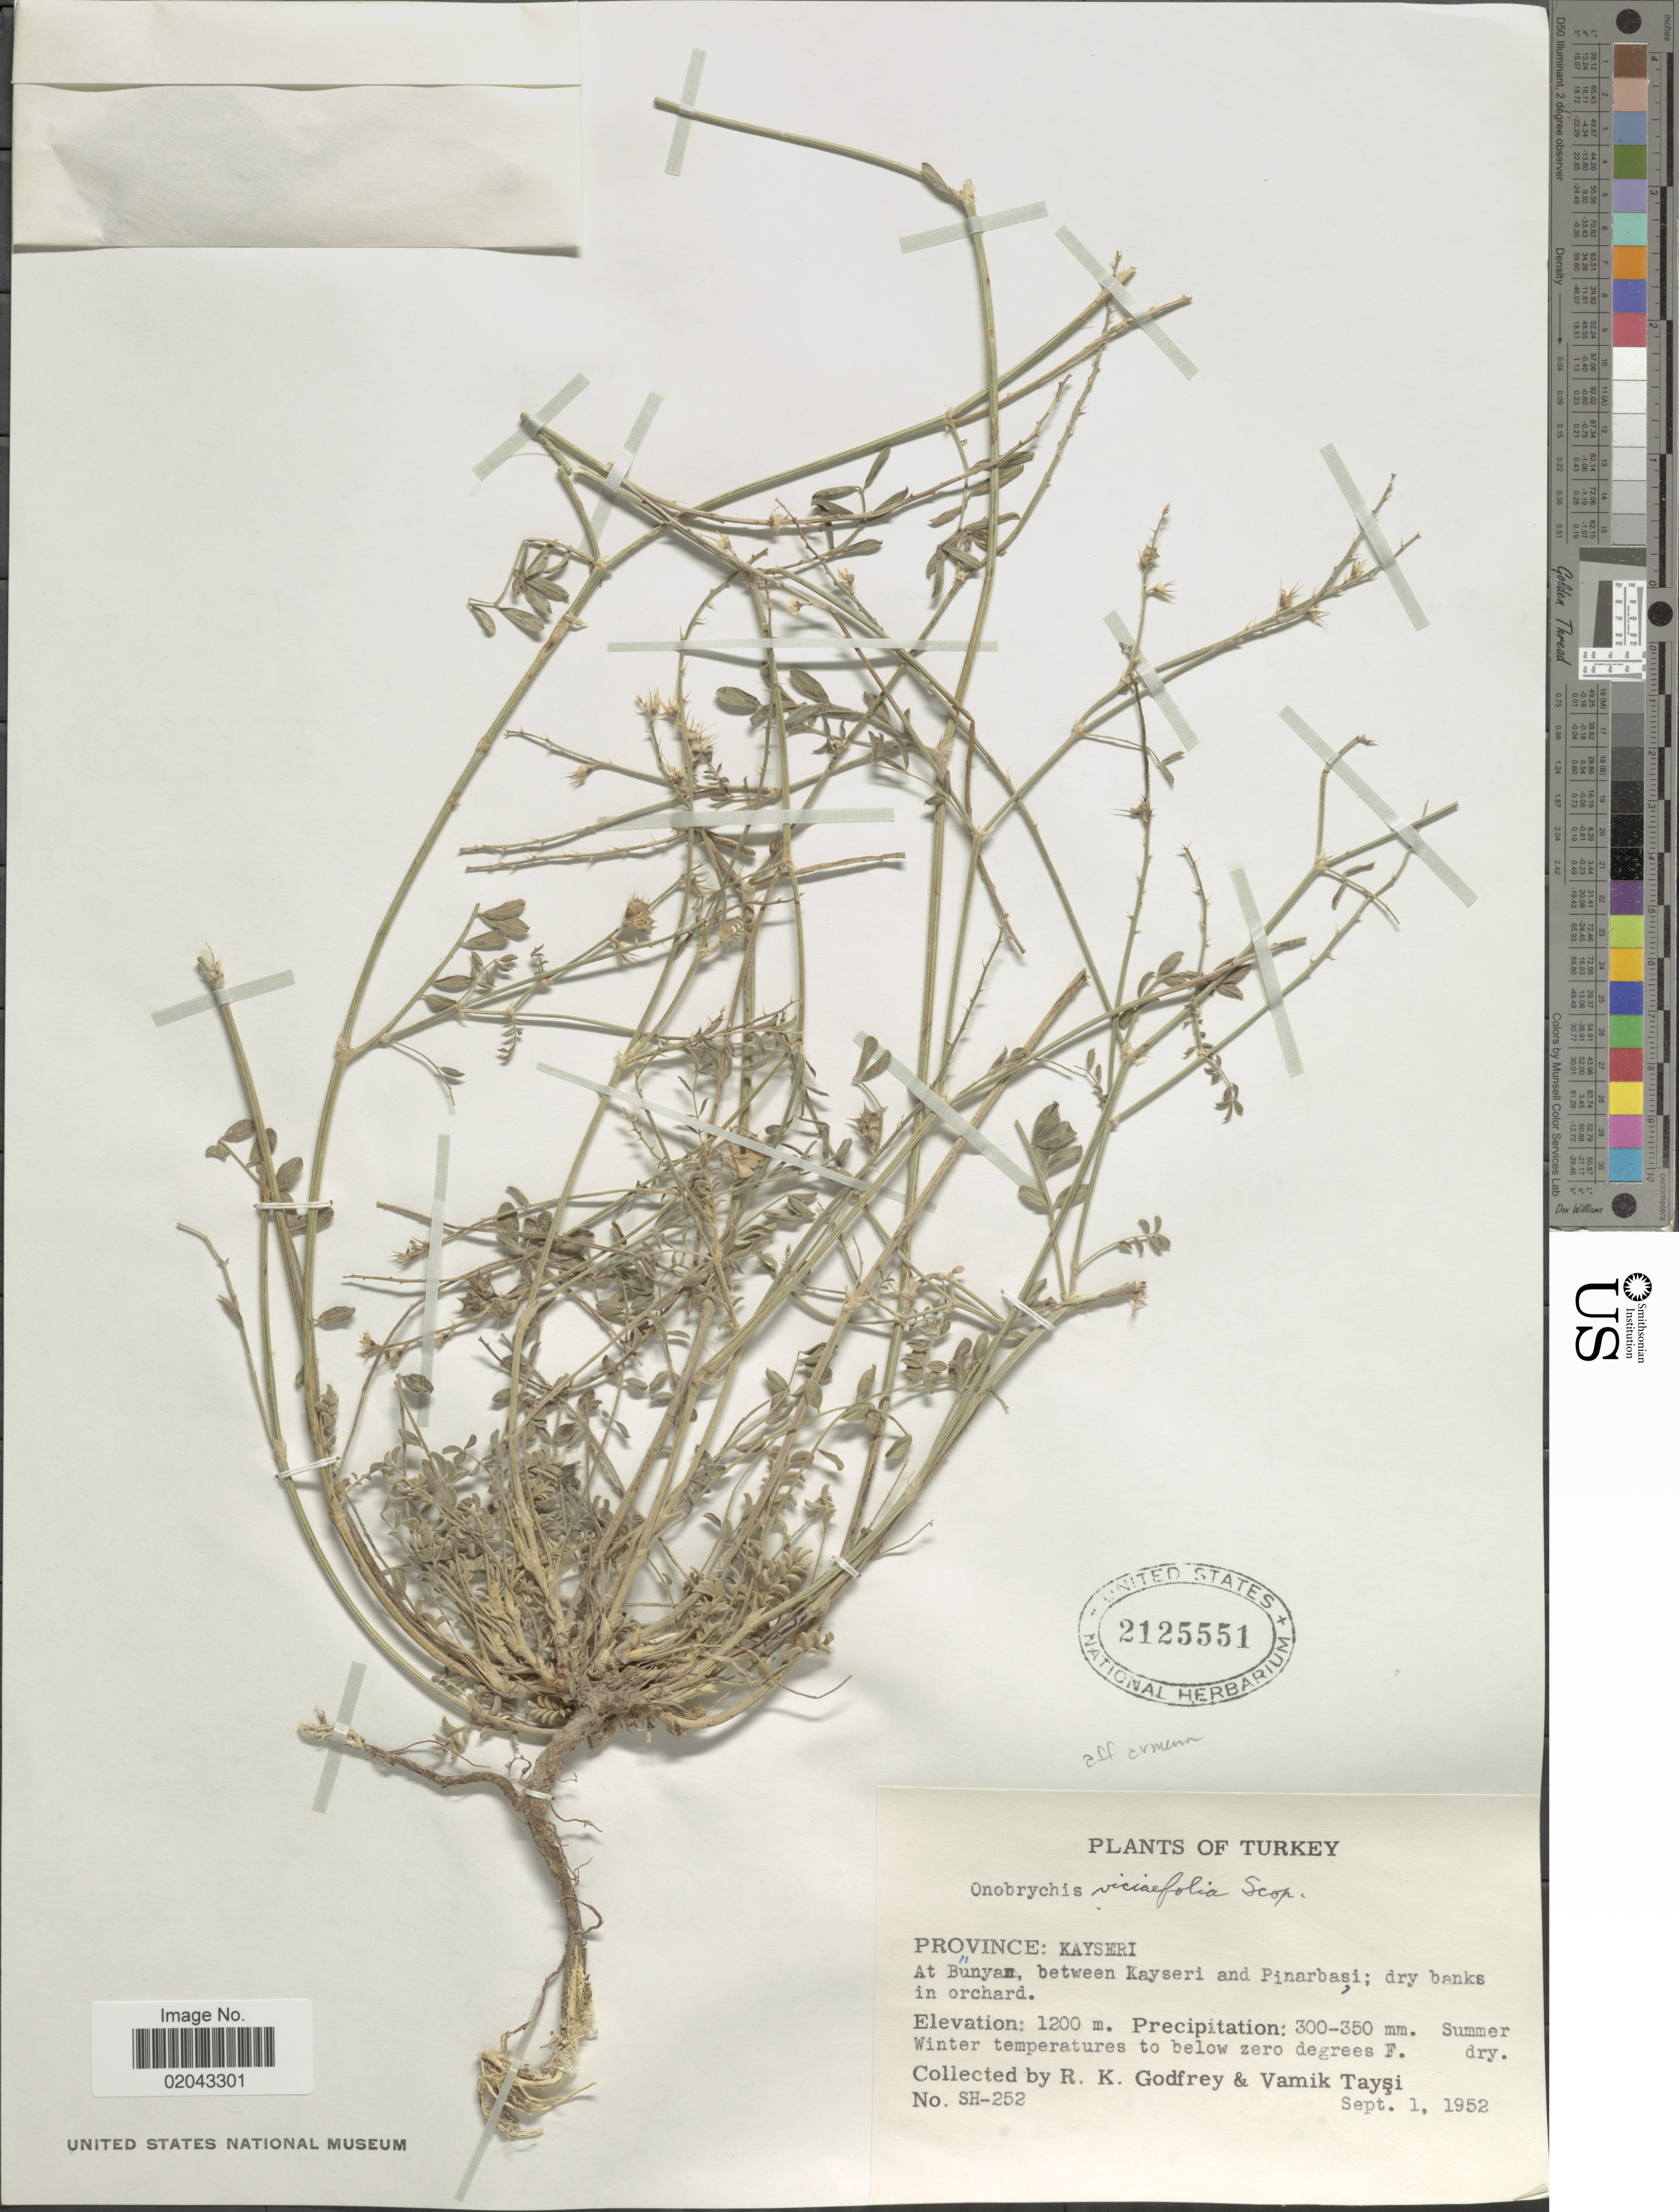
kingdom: Plantae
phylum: Tracheophyta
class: Magnoliopsida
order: Fabales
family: Fabaceae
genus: Onobrychis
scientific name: Onobrychis armena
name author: Boiss. & A. Huet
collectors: R. K. Godfrey & V. Taysi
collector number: SH-252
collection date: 1952-09-01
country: Turkey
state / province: Kayseri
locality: Turkey, Province: Kayseri, At Bunyan, between Kayseri and Pinarbasi; dry banks in orchard.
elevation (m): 1200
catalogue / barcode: US 2125551